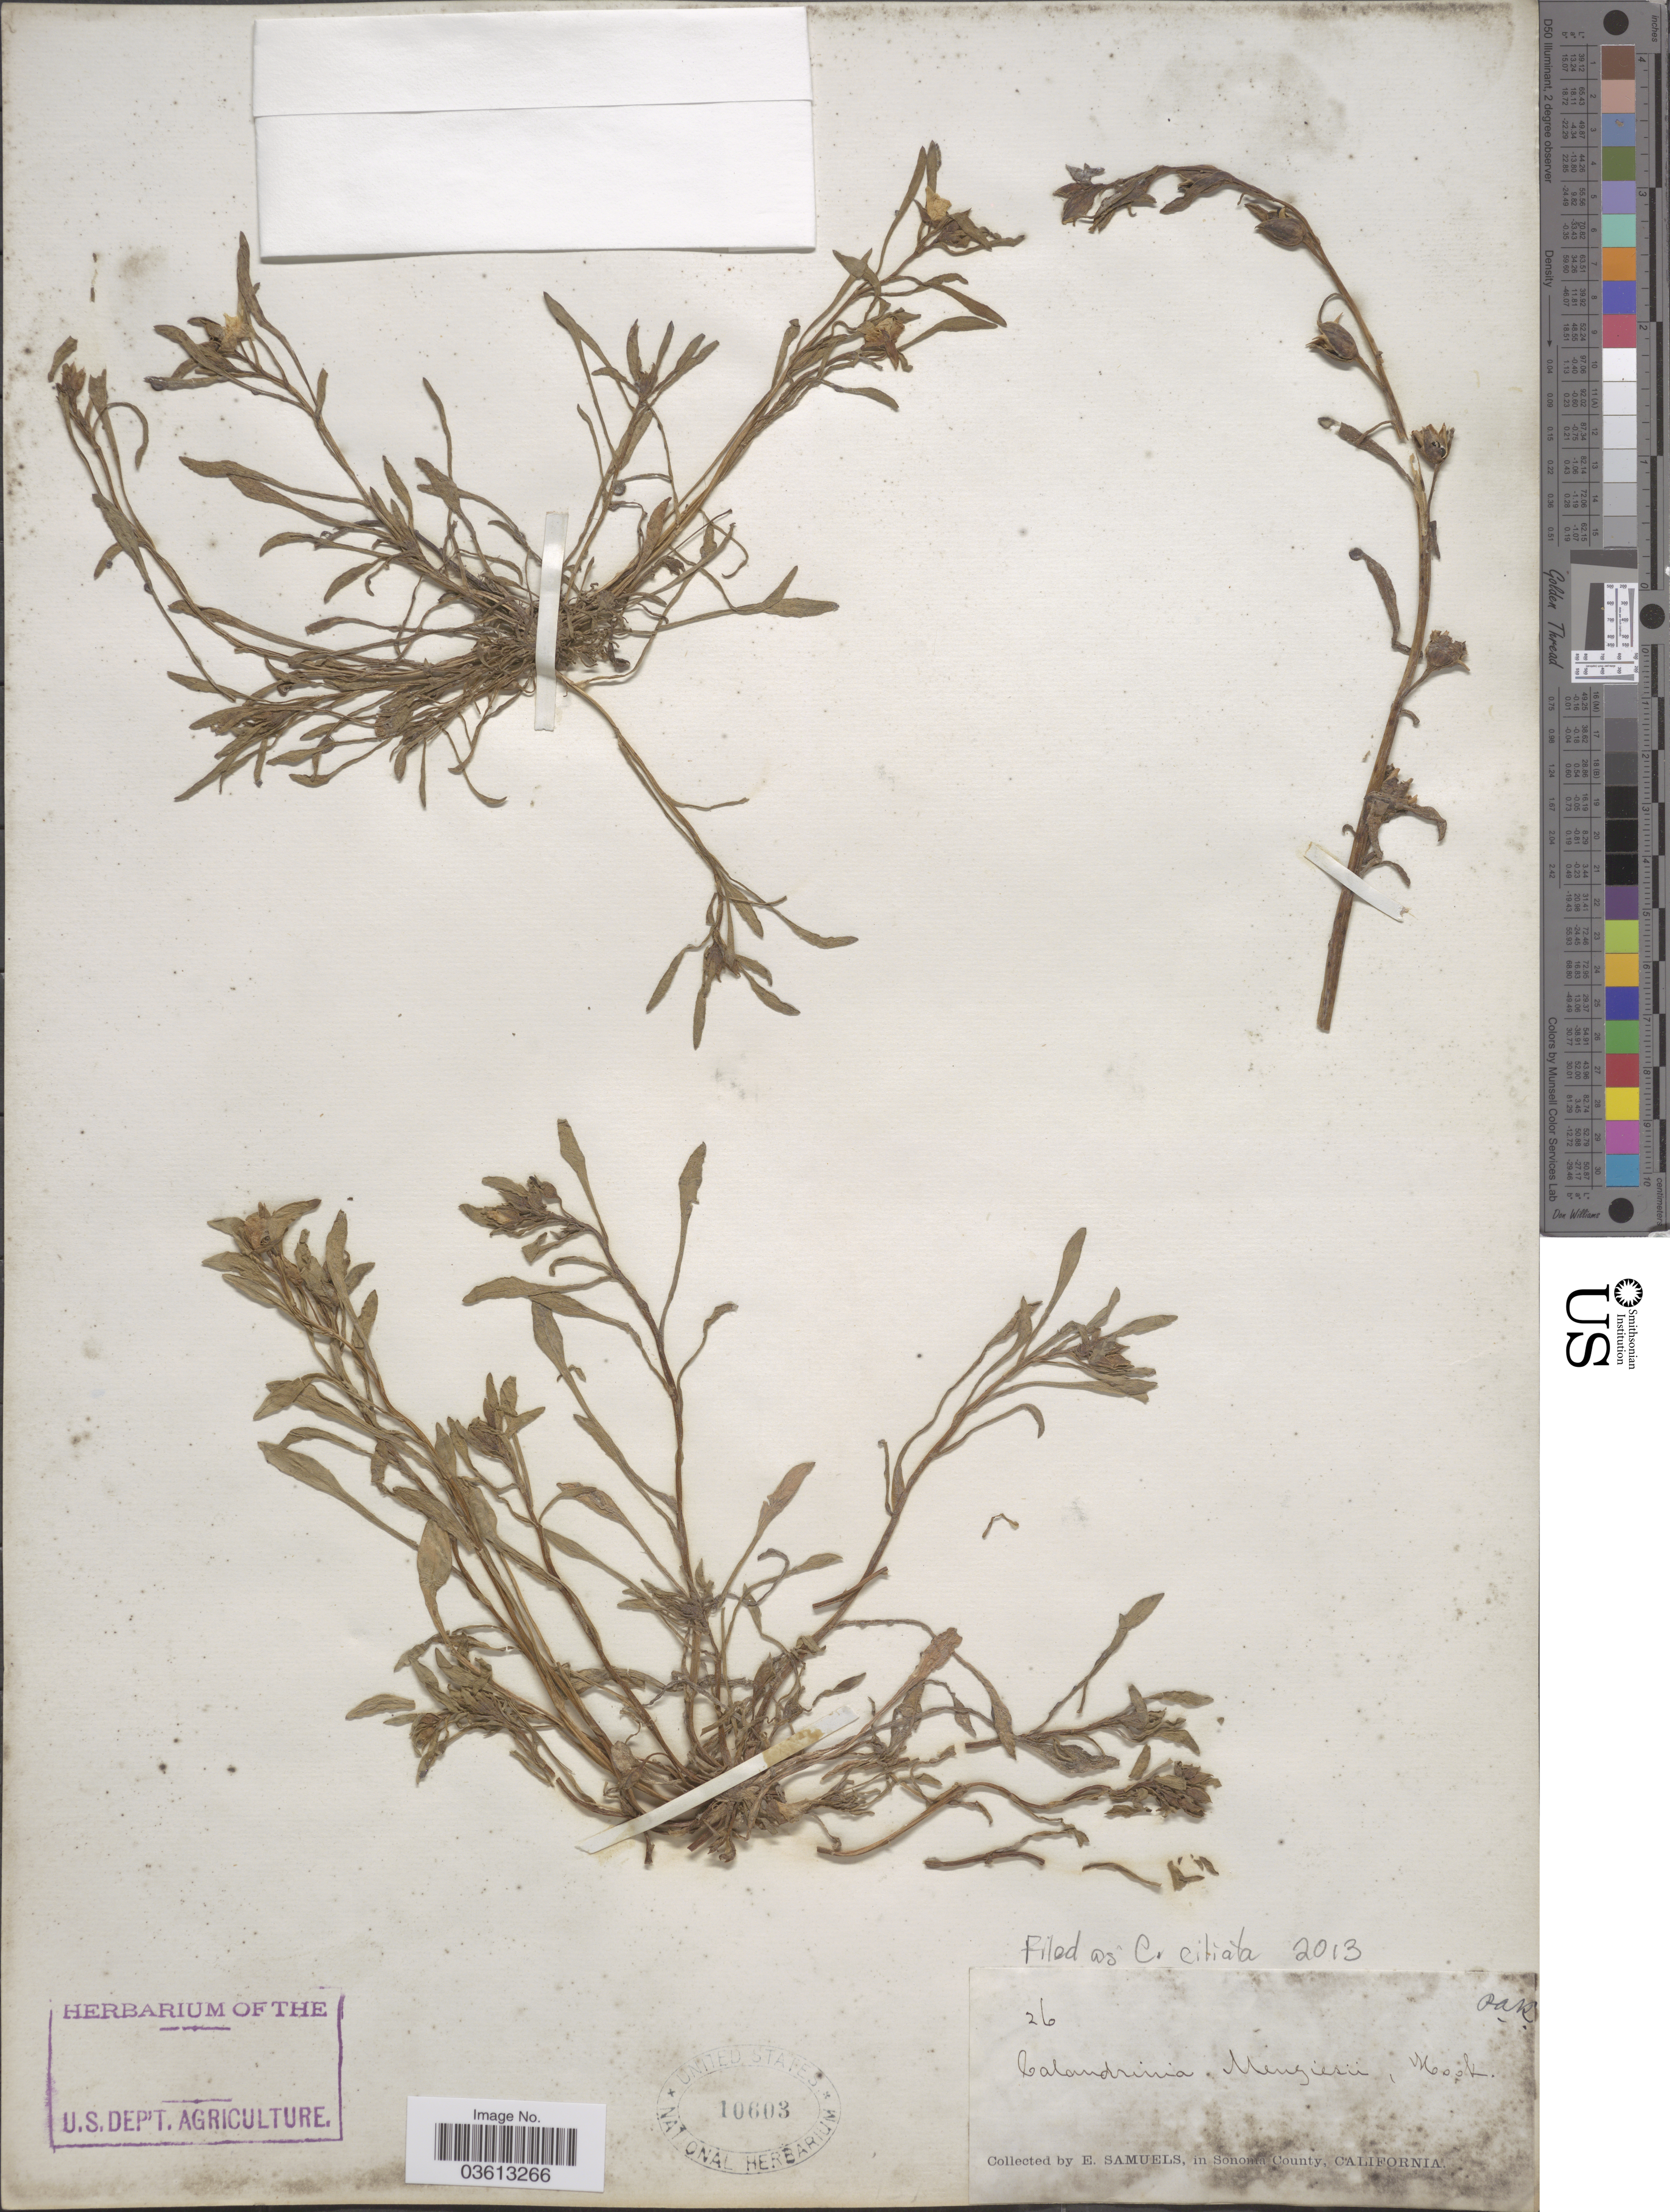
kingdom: Plantae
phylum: Tracheophyta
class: Magnoliopsida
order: Caryophyllales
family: Montiaceae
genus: Calandrinia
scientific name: Calandrinia ciliata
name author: (Ruiz & Pav.) DC.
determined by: Strong, Mark T., (BOT), Smithsonian Institution - National Museum of Natural History (UNITED STATES)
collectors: E. Samuels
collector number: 26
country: United States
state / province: California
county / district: Sonoma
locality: In Sonoran County.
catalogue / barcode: US 10603